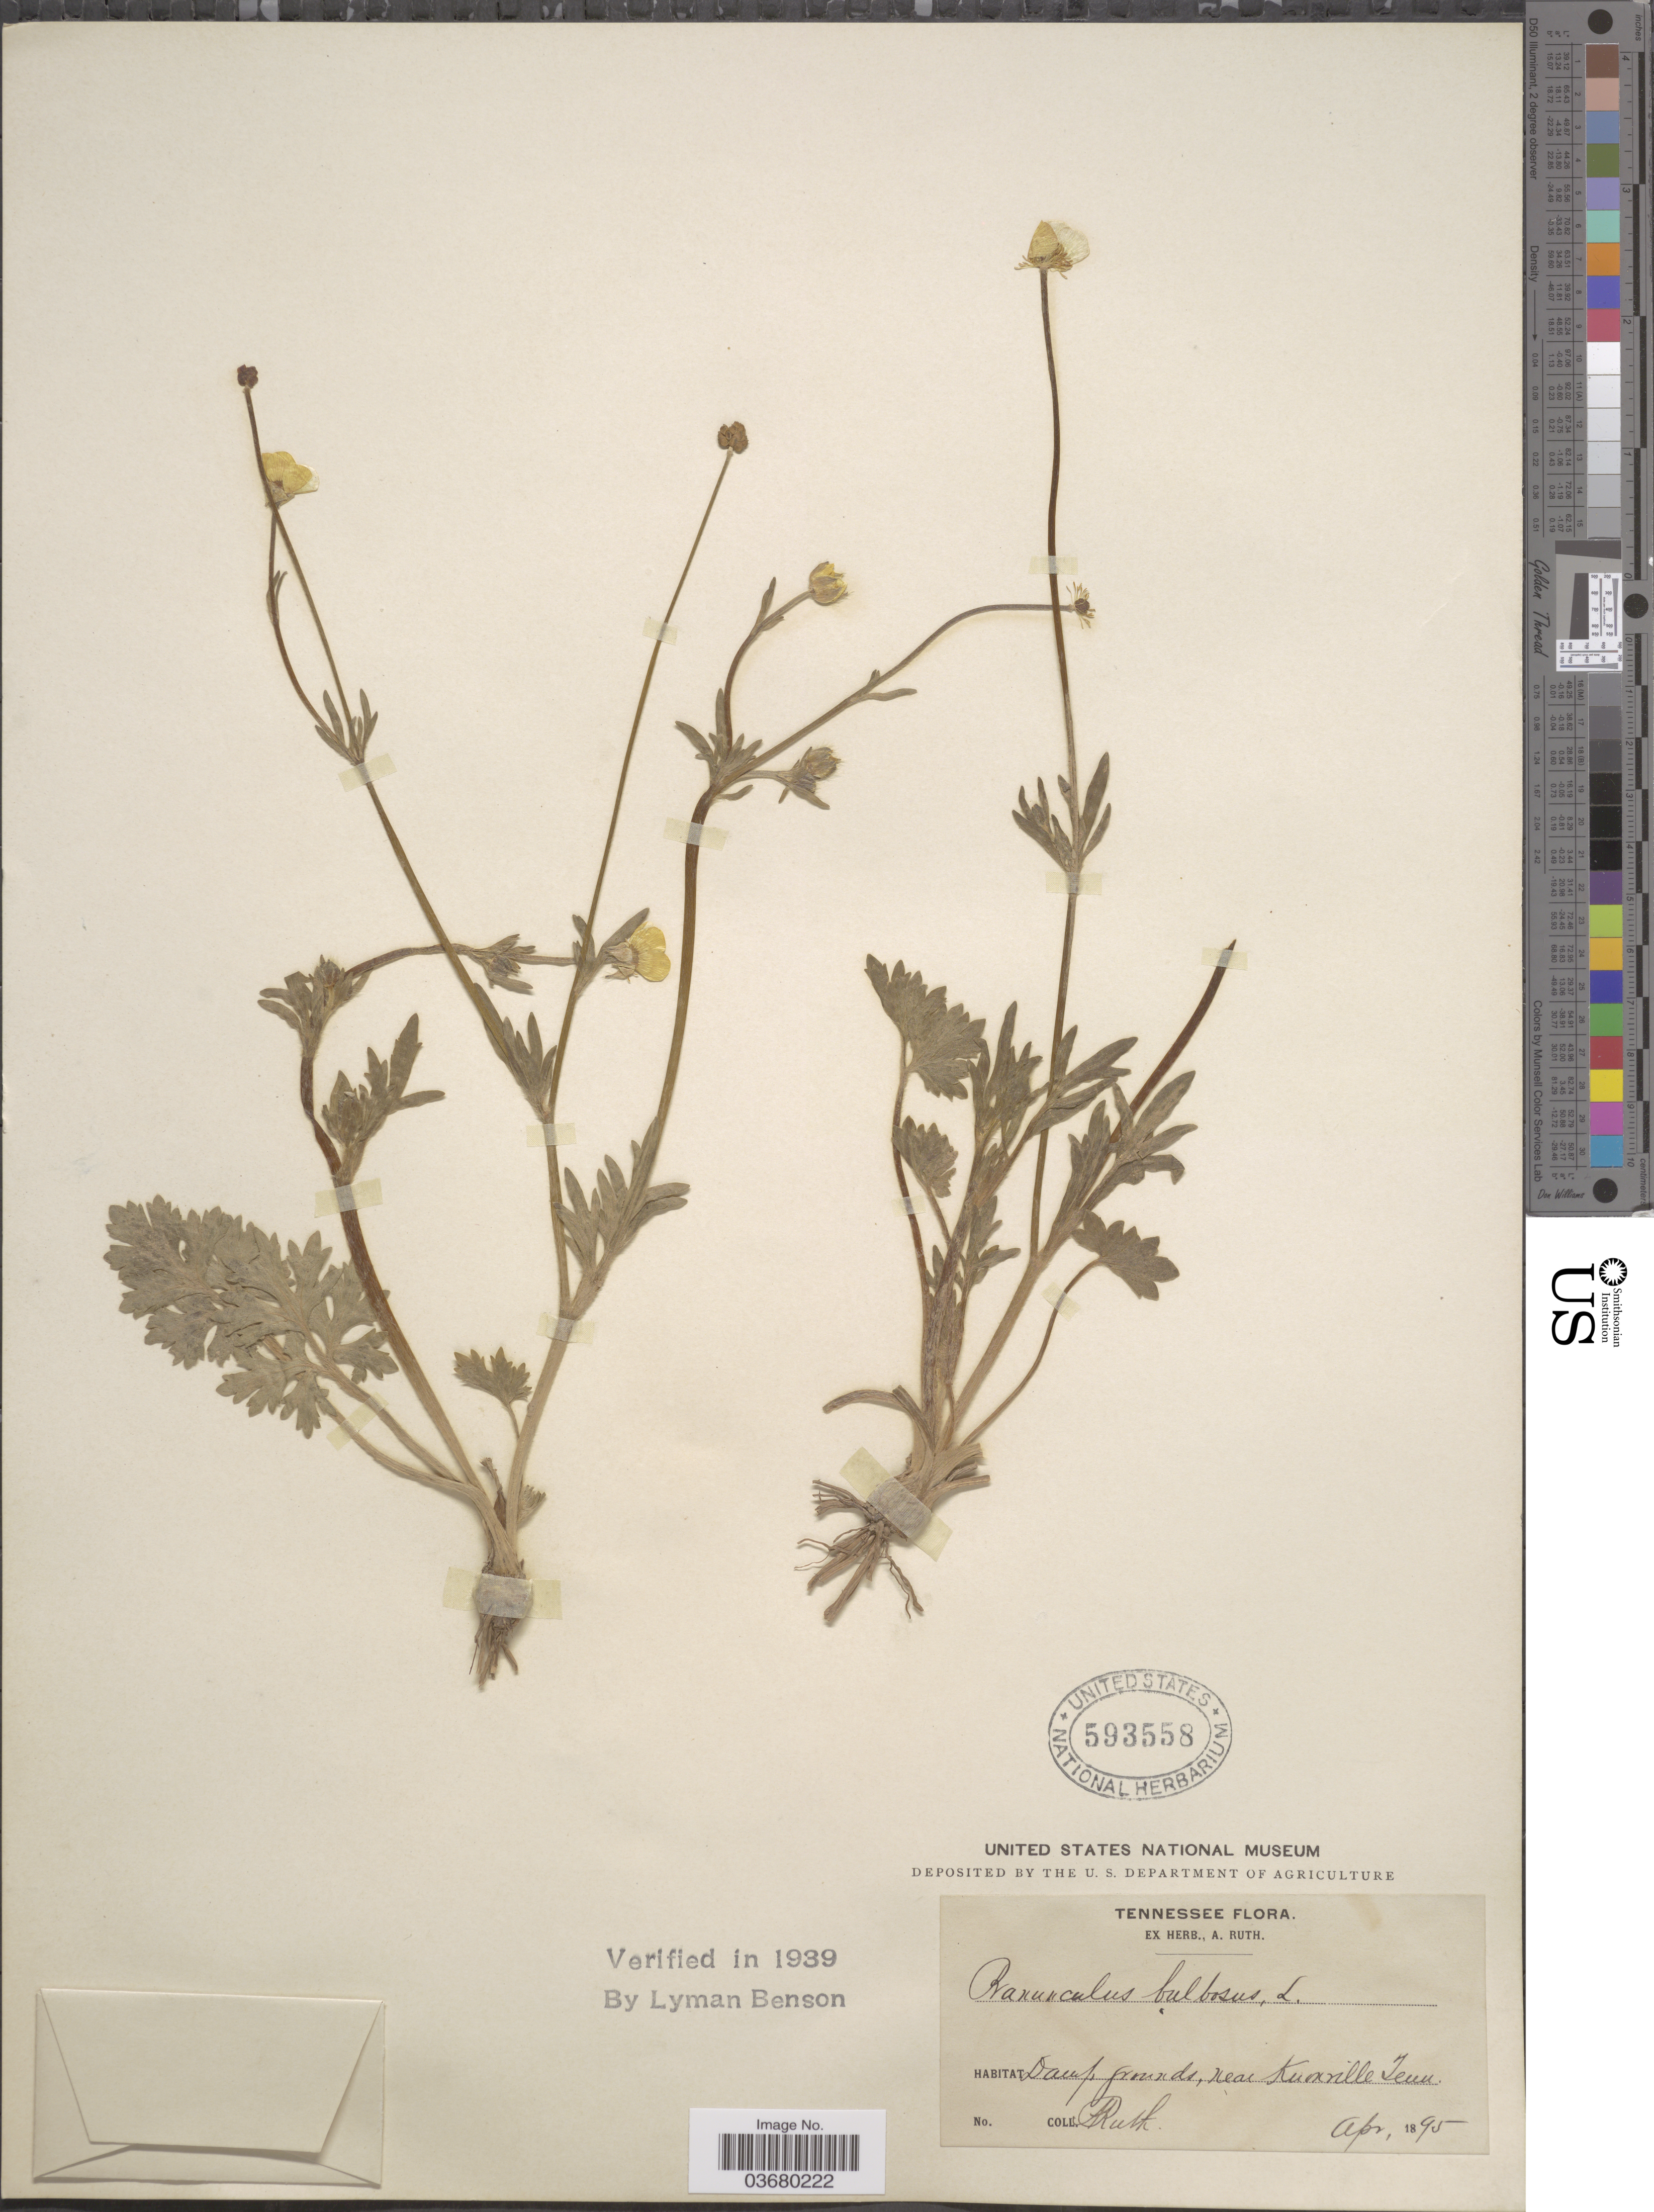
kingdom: Plantae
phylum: Tracheophyta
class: Magnoliopsida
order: Ranunculales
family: Ranunculaceae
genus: Ranunculus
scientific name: Ranunculus bulbosus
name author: L.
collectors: A. Ruth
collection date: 1895-04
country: United States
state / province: Tennessee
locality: Near Knoxville.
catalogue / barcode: US 593558